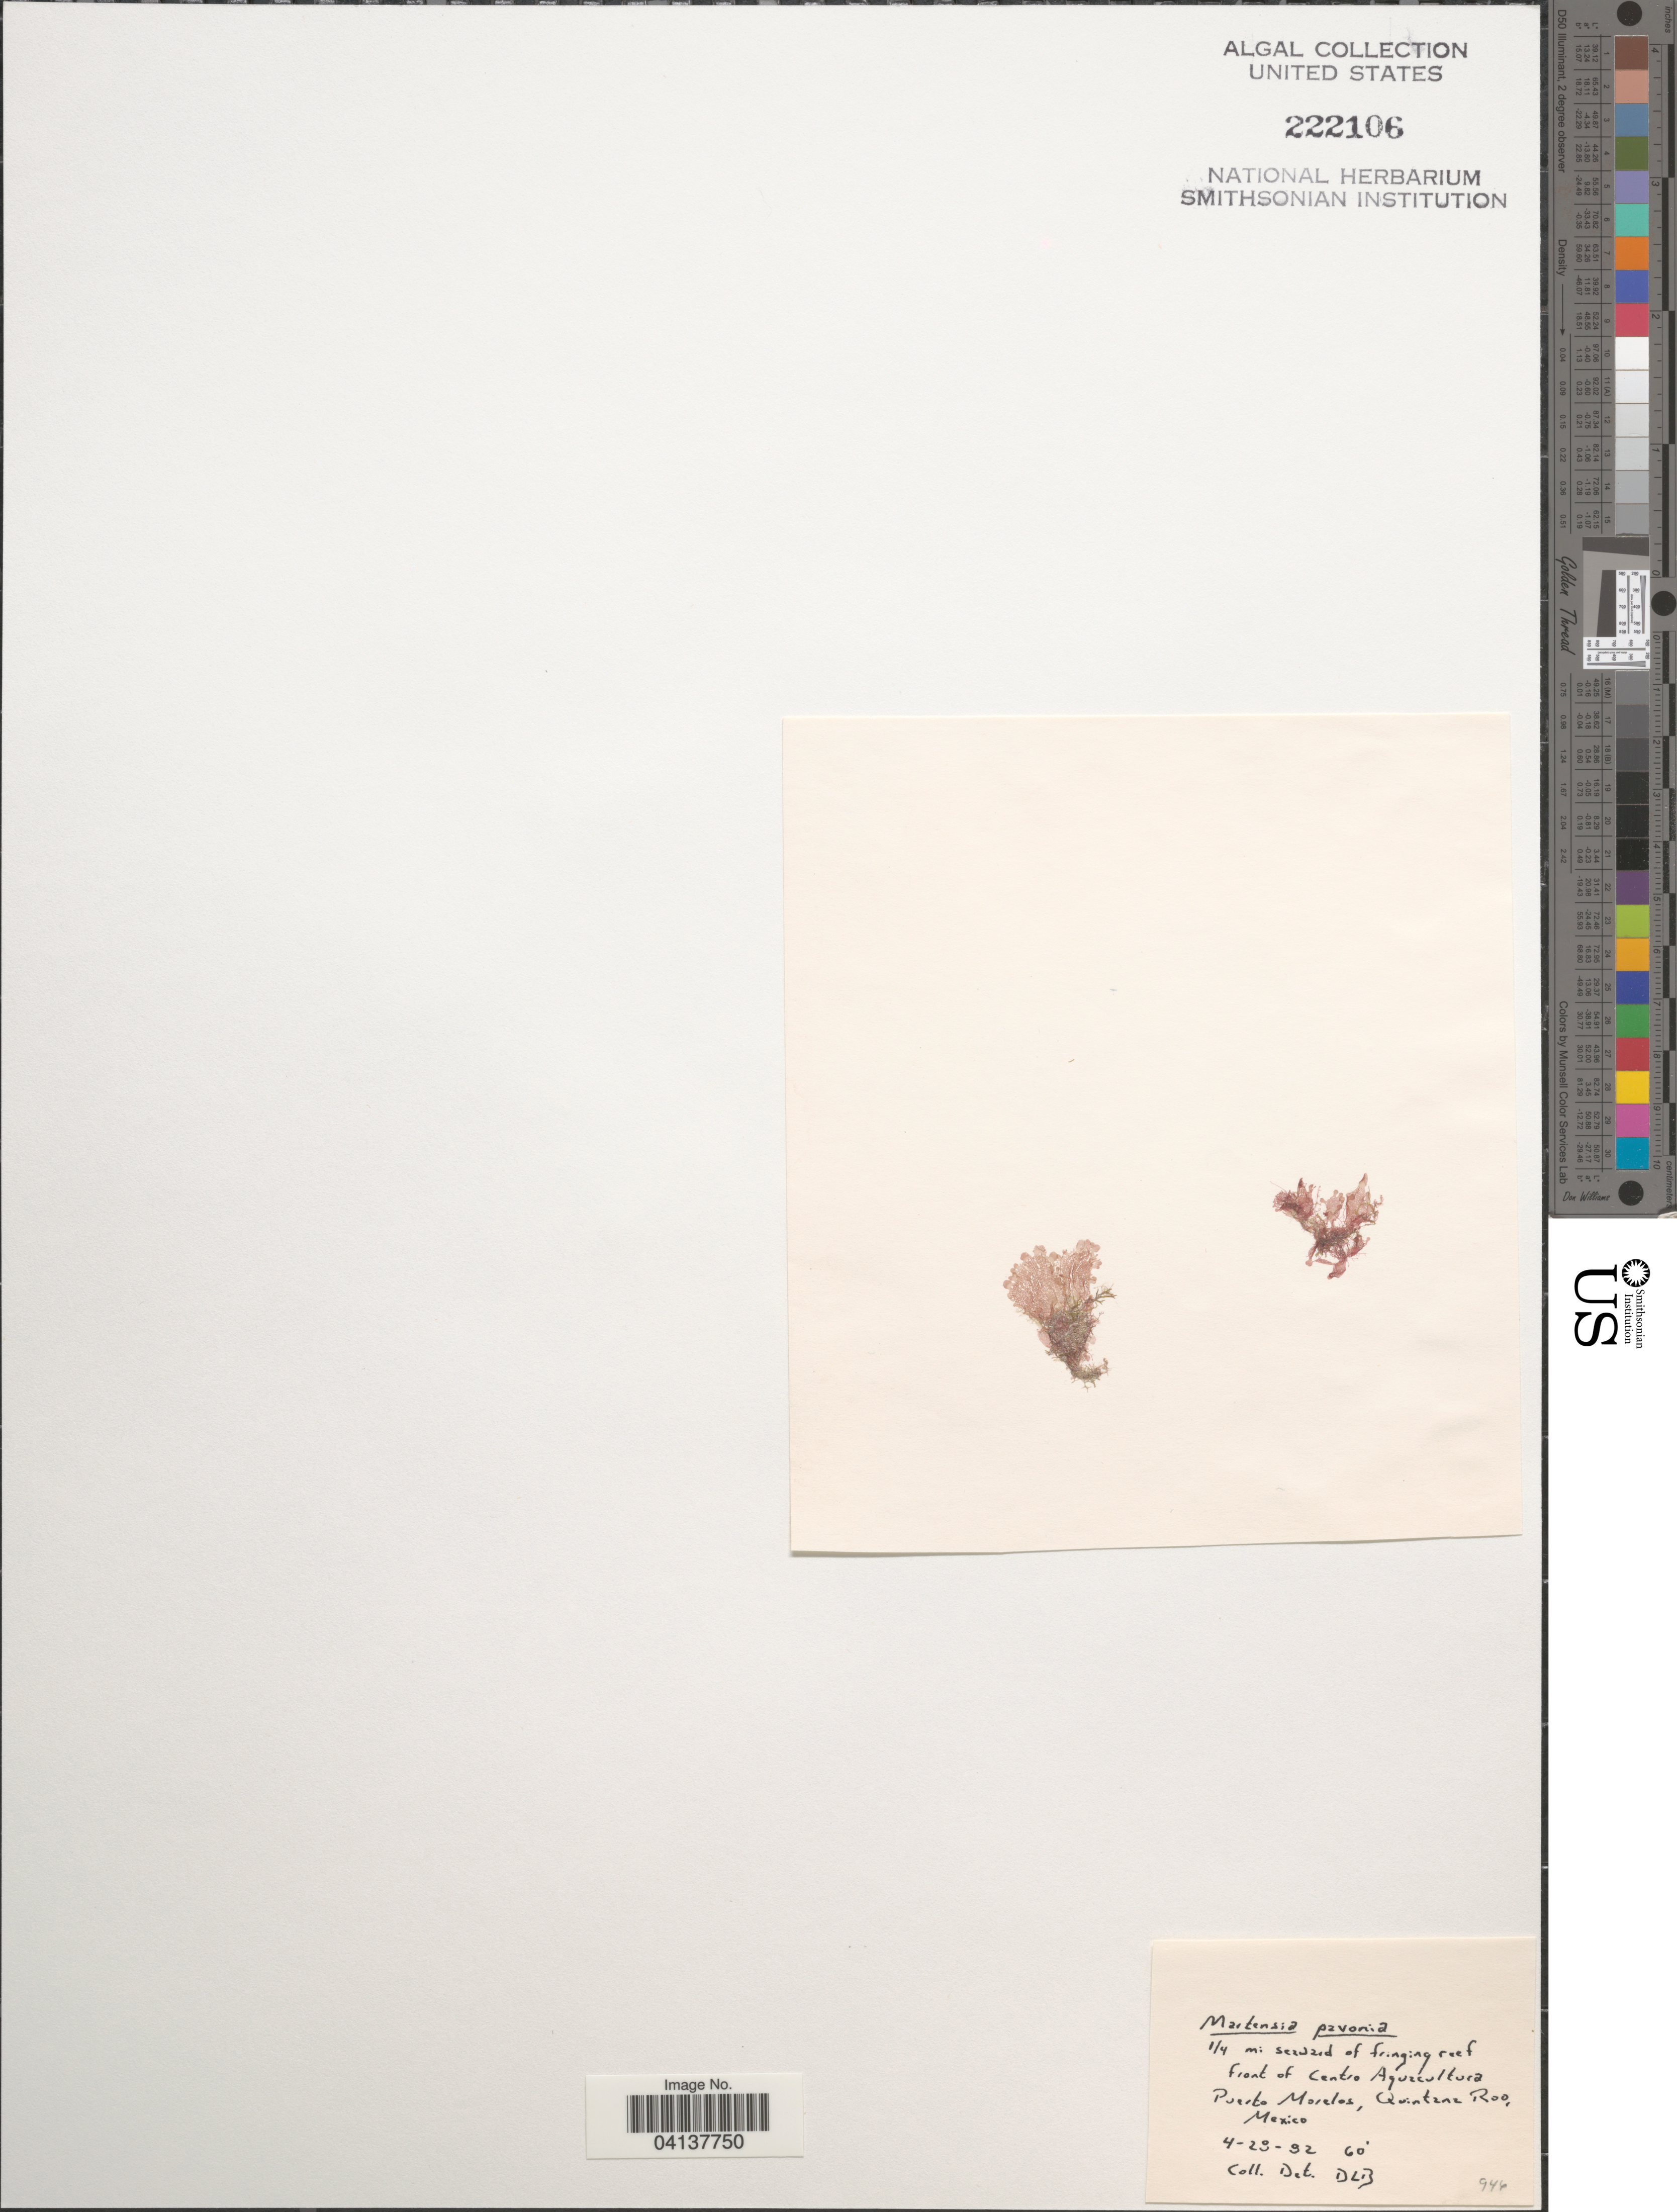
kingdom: Plantae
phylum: Rhodophyta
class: Florideophyceae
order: Ceramiales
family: Delesseriaceae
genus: Martensia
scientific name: Martensia pavonia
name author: (J. Agardh) J. Agardh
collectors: D. L. B.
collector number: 946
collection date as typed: Transcribed d/m/y: 28/4/82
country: Mexico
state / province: Quintana Roo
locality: ¼ mi seawatd of fringing reef front of Centro Aquacultura Puerto Morelos.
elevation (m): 18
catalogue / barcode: US 222106